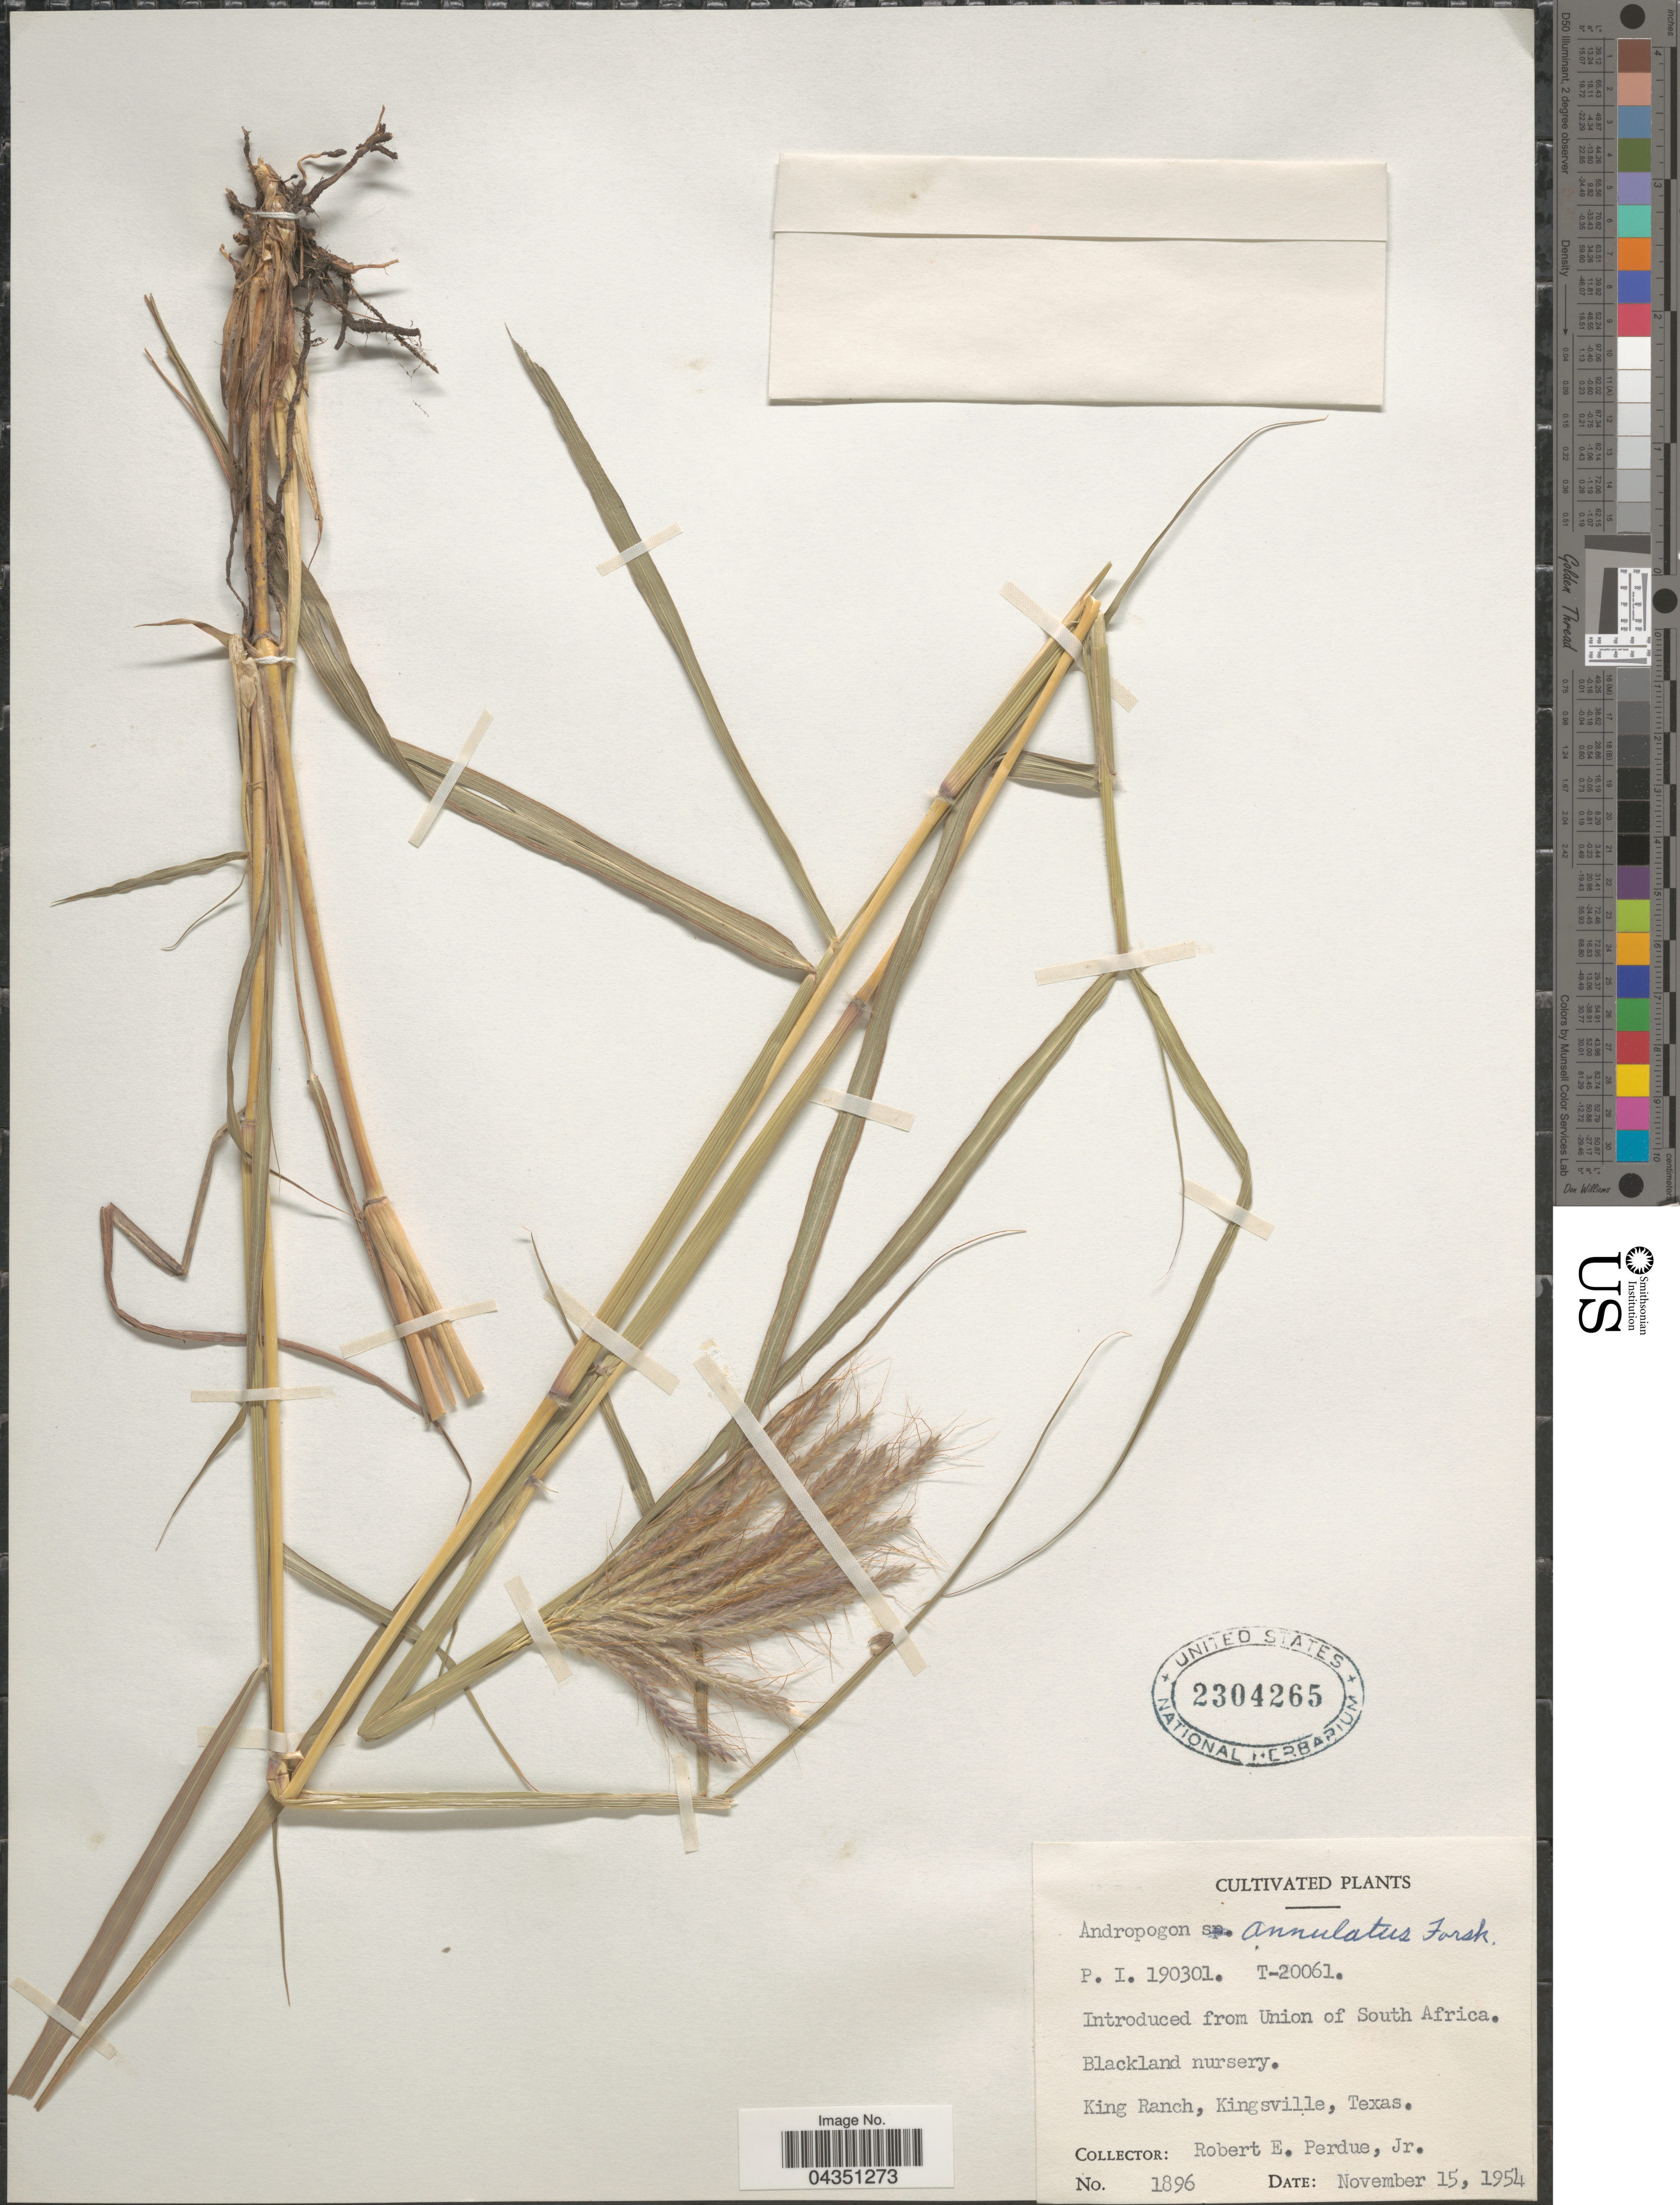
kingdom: Plantae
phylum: Tracheophyta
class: Liliopsida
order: Poales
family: Poaceae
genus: Dichanthium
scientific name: Dichanthium annulatum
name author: (Forssk.) Stapf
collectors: R. E. Perdue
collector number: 1896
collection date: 1954-11-15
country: United States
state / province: Texas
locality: Blackland nursery. King Ranch, Kingsville.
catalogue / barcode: US 2304265